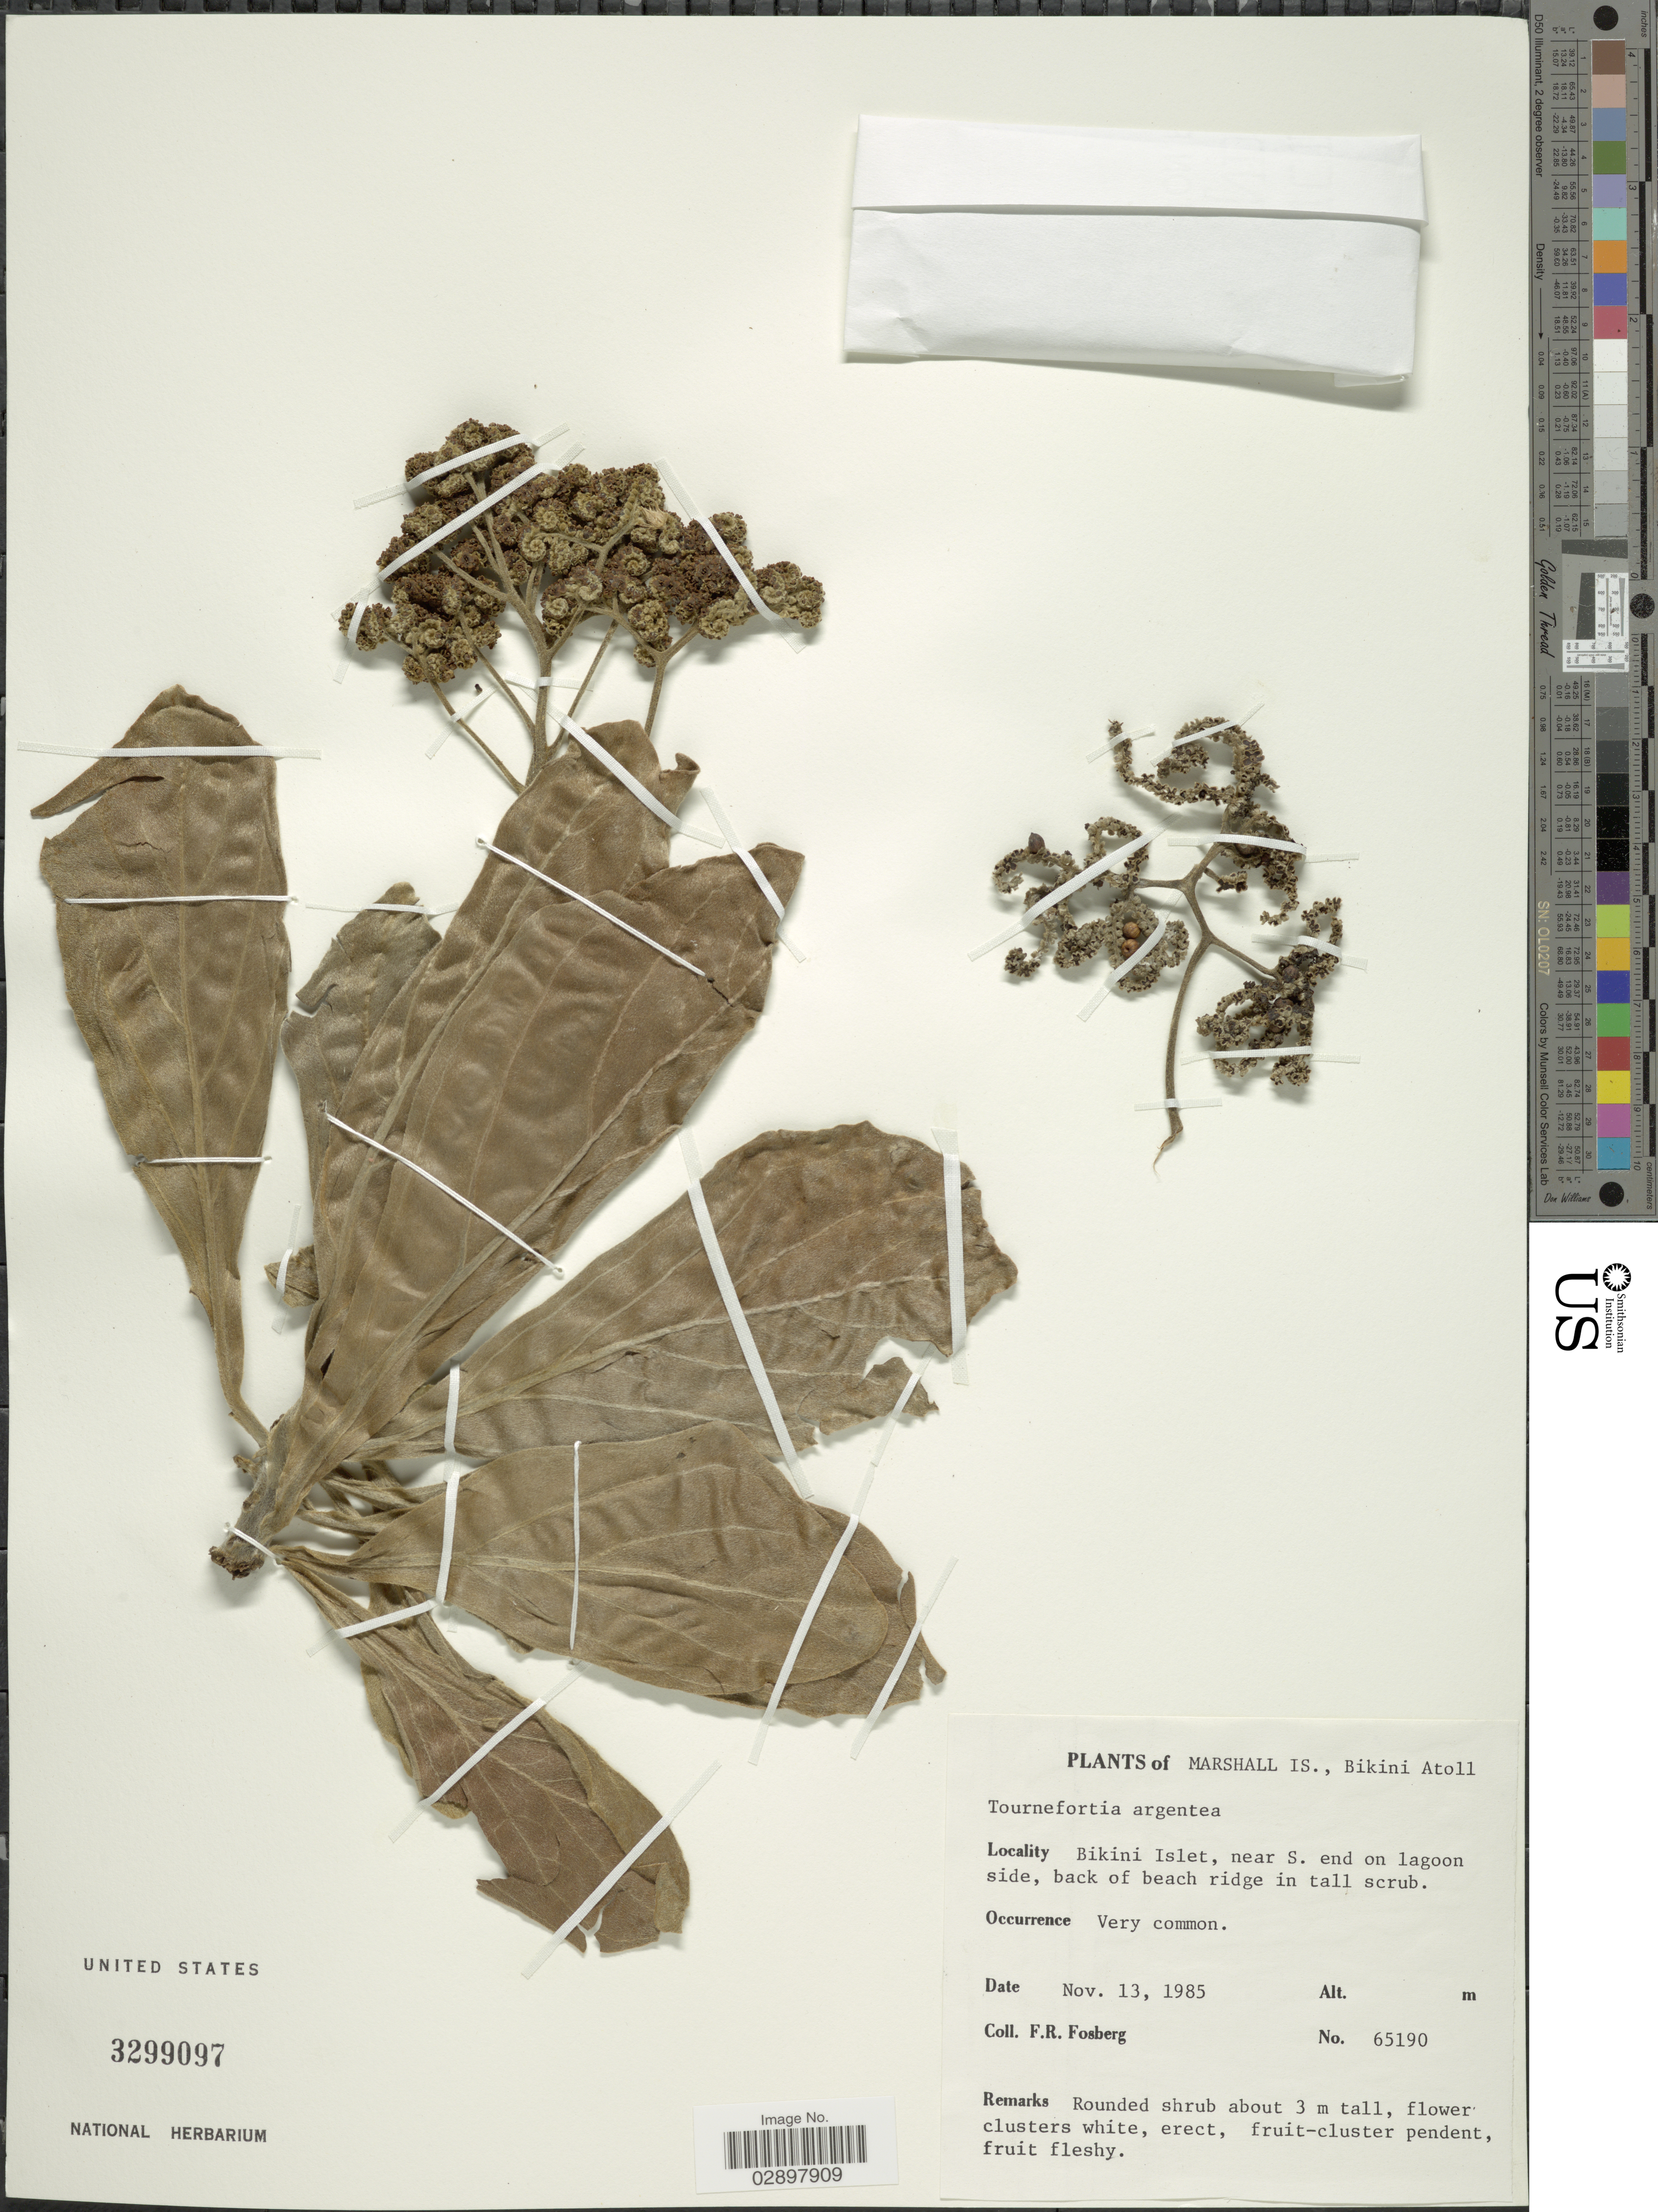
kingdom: Plantae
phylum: Tracheophyta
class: Magnoliopsida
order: Boraginales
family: Heliotropiaceae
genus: Heliotropium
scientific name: Heliotropium arboreum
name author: (Blanco) Mabberley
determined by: Wagner, W. L., (BOT), Smithsonian Institution - National Museum of Natural History (UNITED STATES)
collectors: F. R. Fosberg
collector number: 65190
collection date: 1985-11-13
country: Marshall Islands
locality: Bikini Atoll. Bikini Islet, near S. end on lagoon side, back of beach ridge in tall scrub.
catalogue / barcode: US 3299097